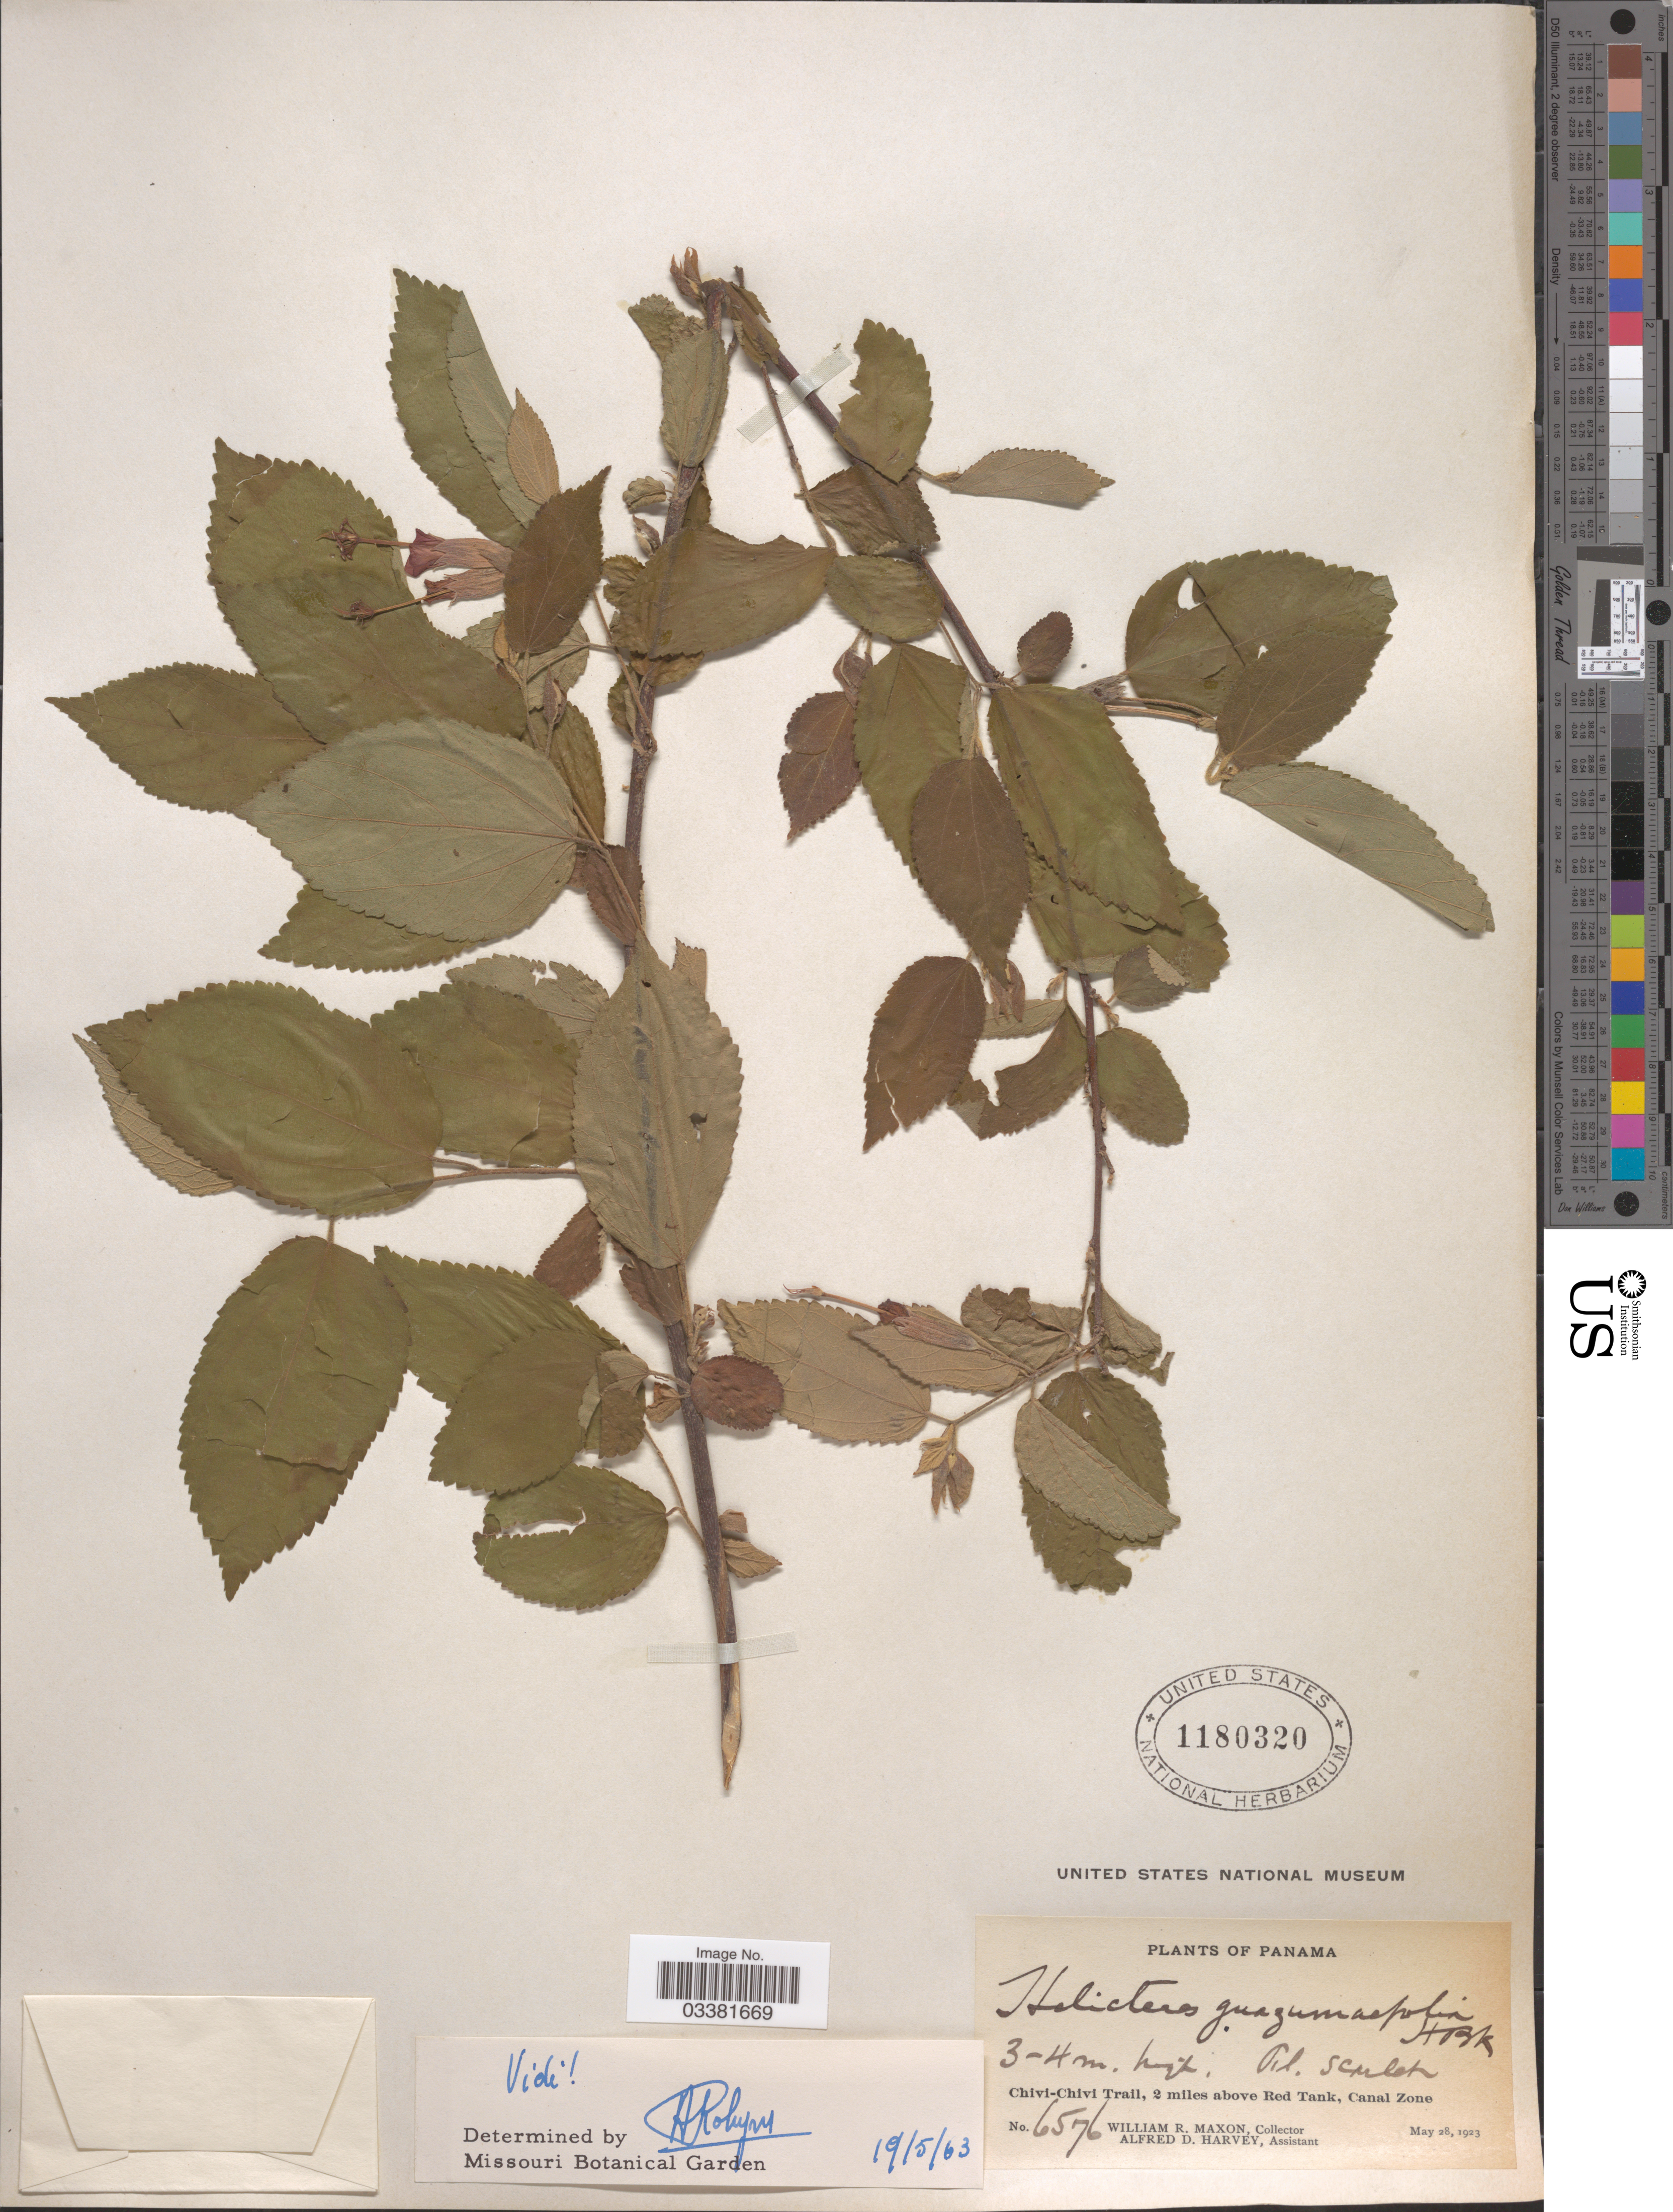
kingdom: Plantae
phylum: Tracheophyta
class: Magnoliopsida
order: Malvales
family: Malvaceae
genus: Helicteres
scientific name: Helicteres guazumifolia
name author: Kunth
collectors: W. R. Maxon & A. Valentine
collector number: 6576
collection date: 1923-05-28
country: Panama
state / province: Colón / Panamá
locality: Chvi-Chivi Trail, 2 miles above Red Tank, Canal Zone.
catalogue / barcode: US 1180320